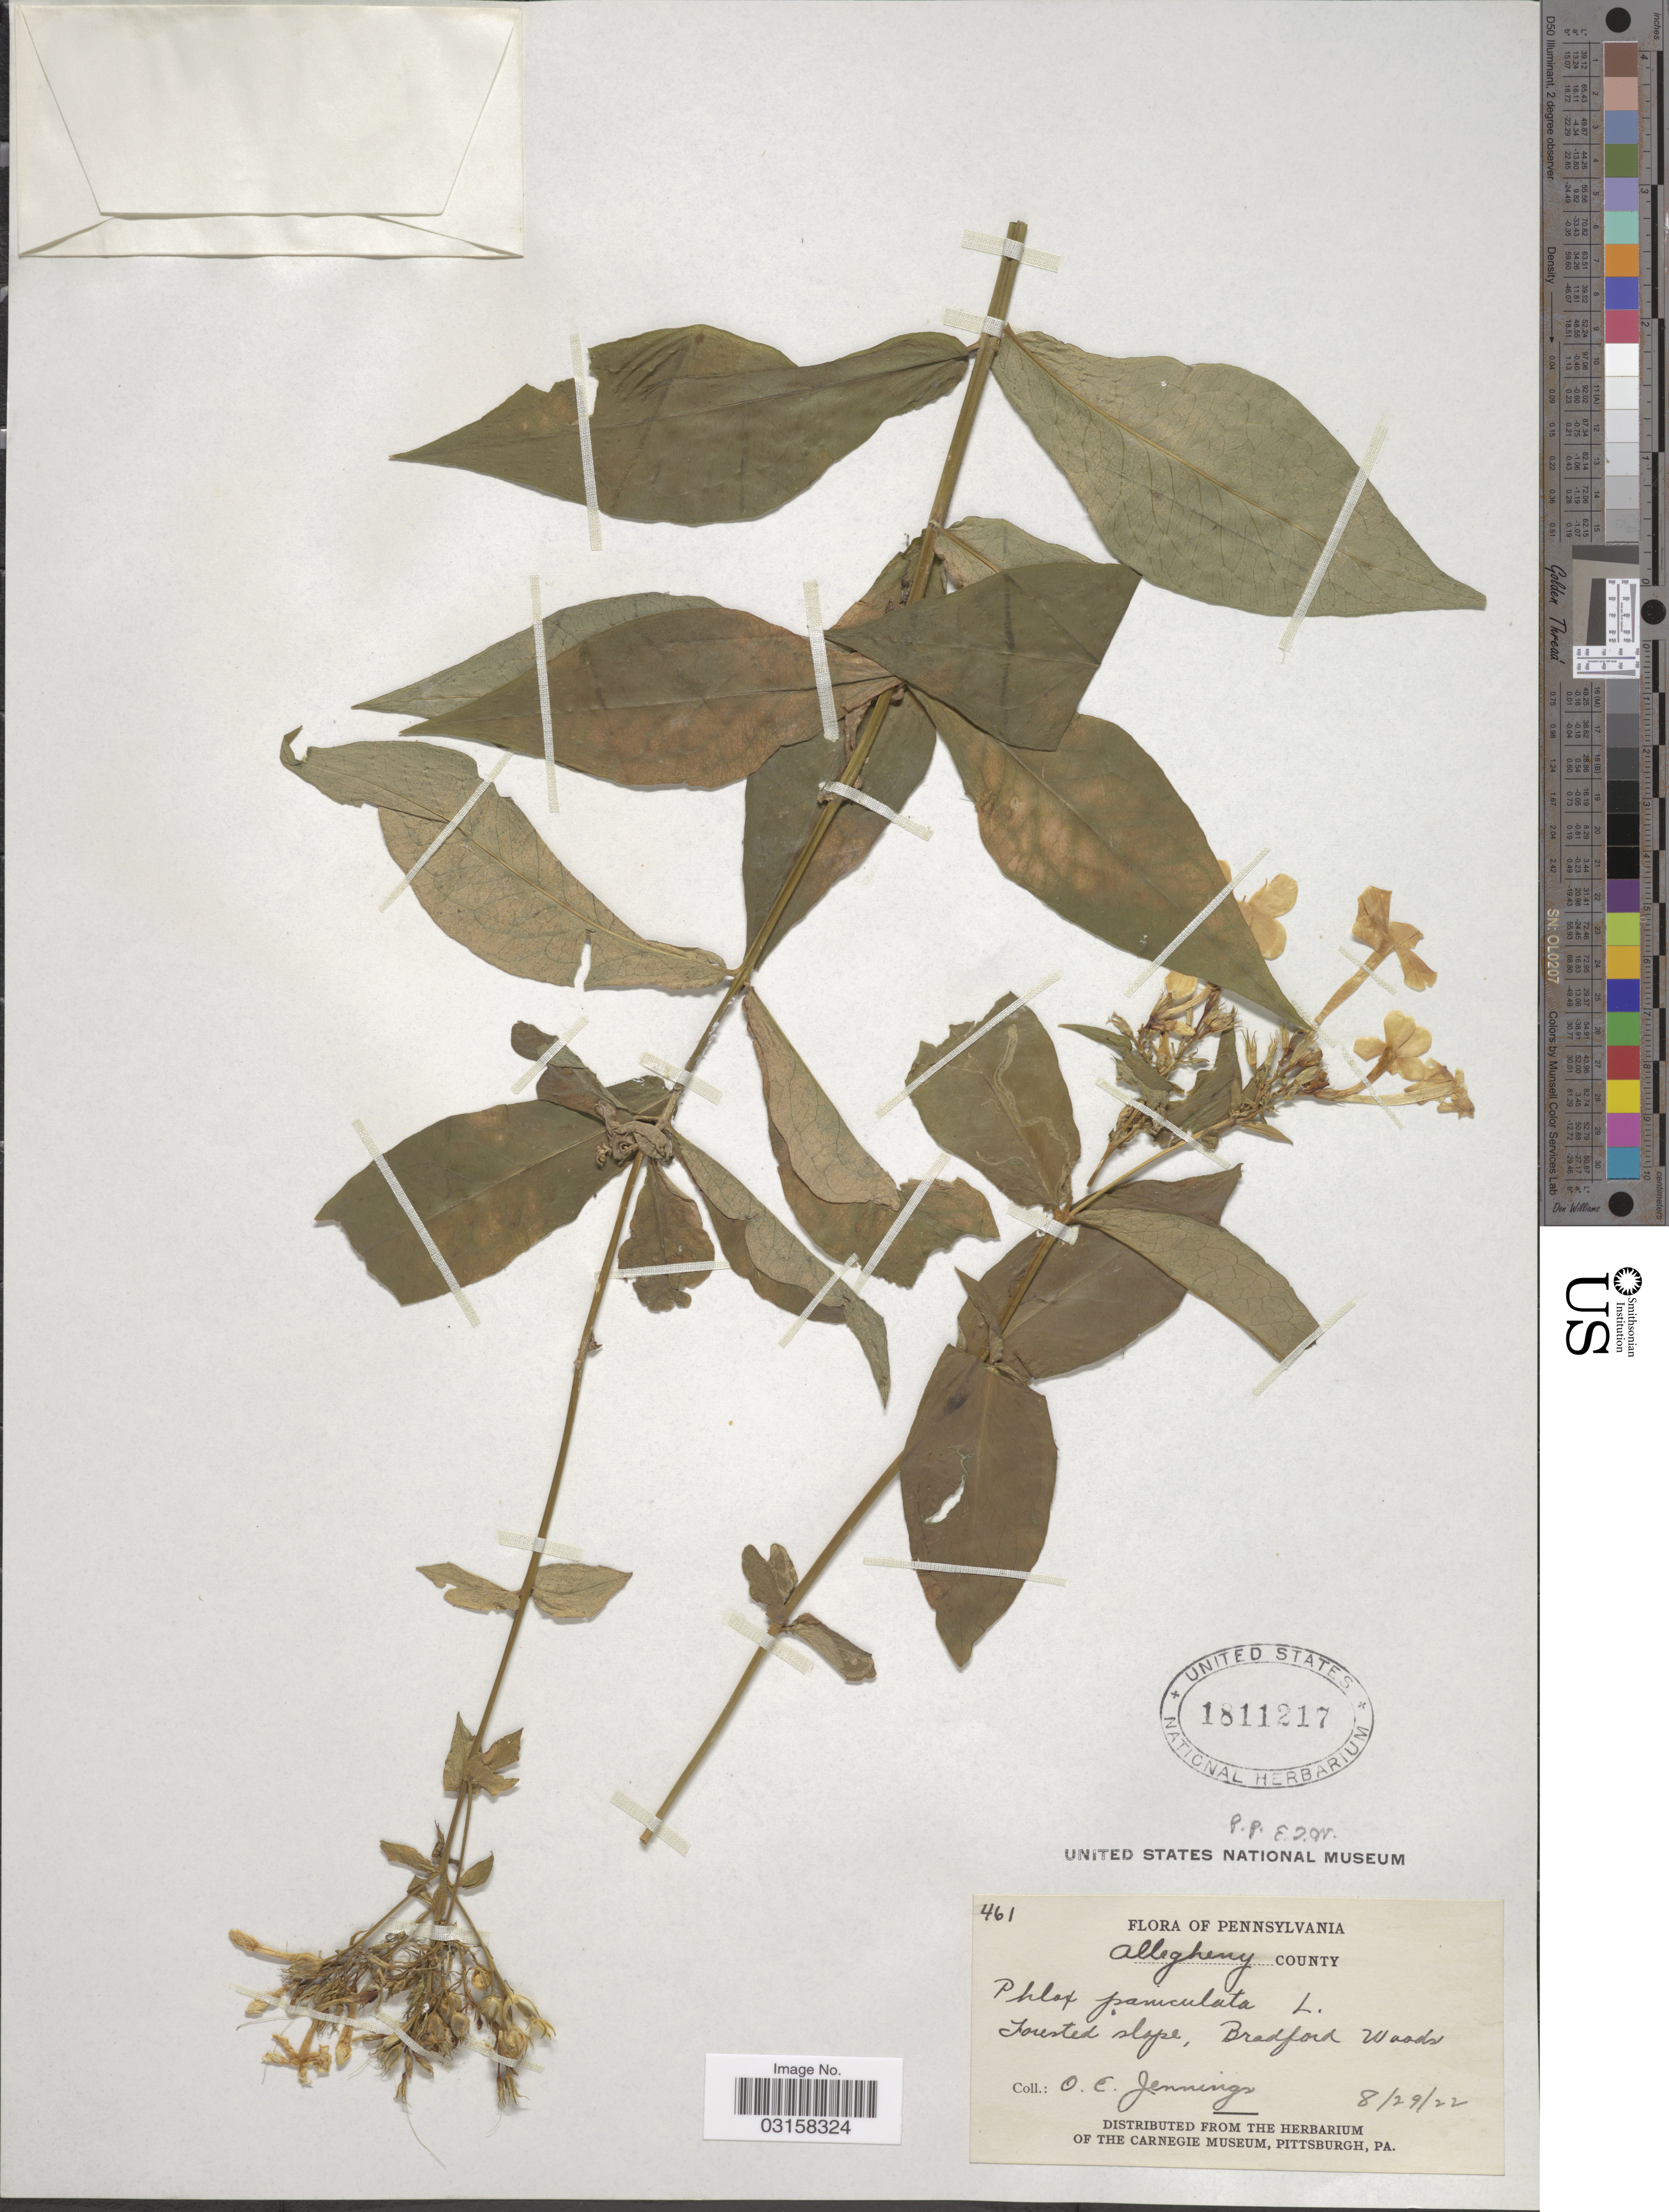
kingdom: Plantae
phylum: Tracheophyta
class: Magnoliopsida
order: Ericales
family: Polemoniaceae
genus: Phlox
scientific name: Phlox paniculata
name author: L.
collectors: O. E. Jennings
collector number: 461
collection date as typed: Transcribed d/m/y: 29/8/22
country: United States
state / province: Pennsylvania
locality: Allegheny County. Forested slope, Bradford Woods.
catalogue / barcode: US 1811217